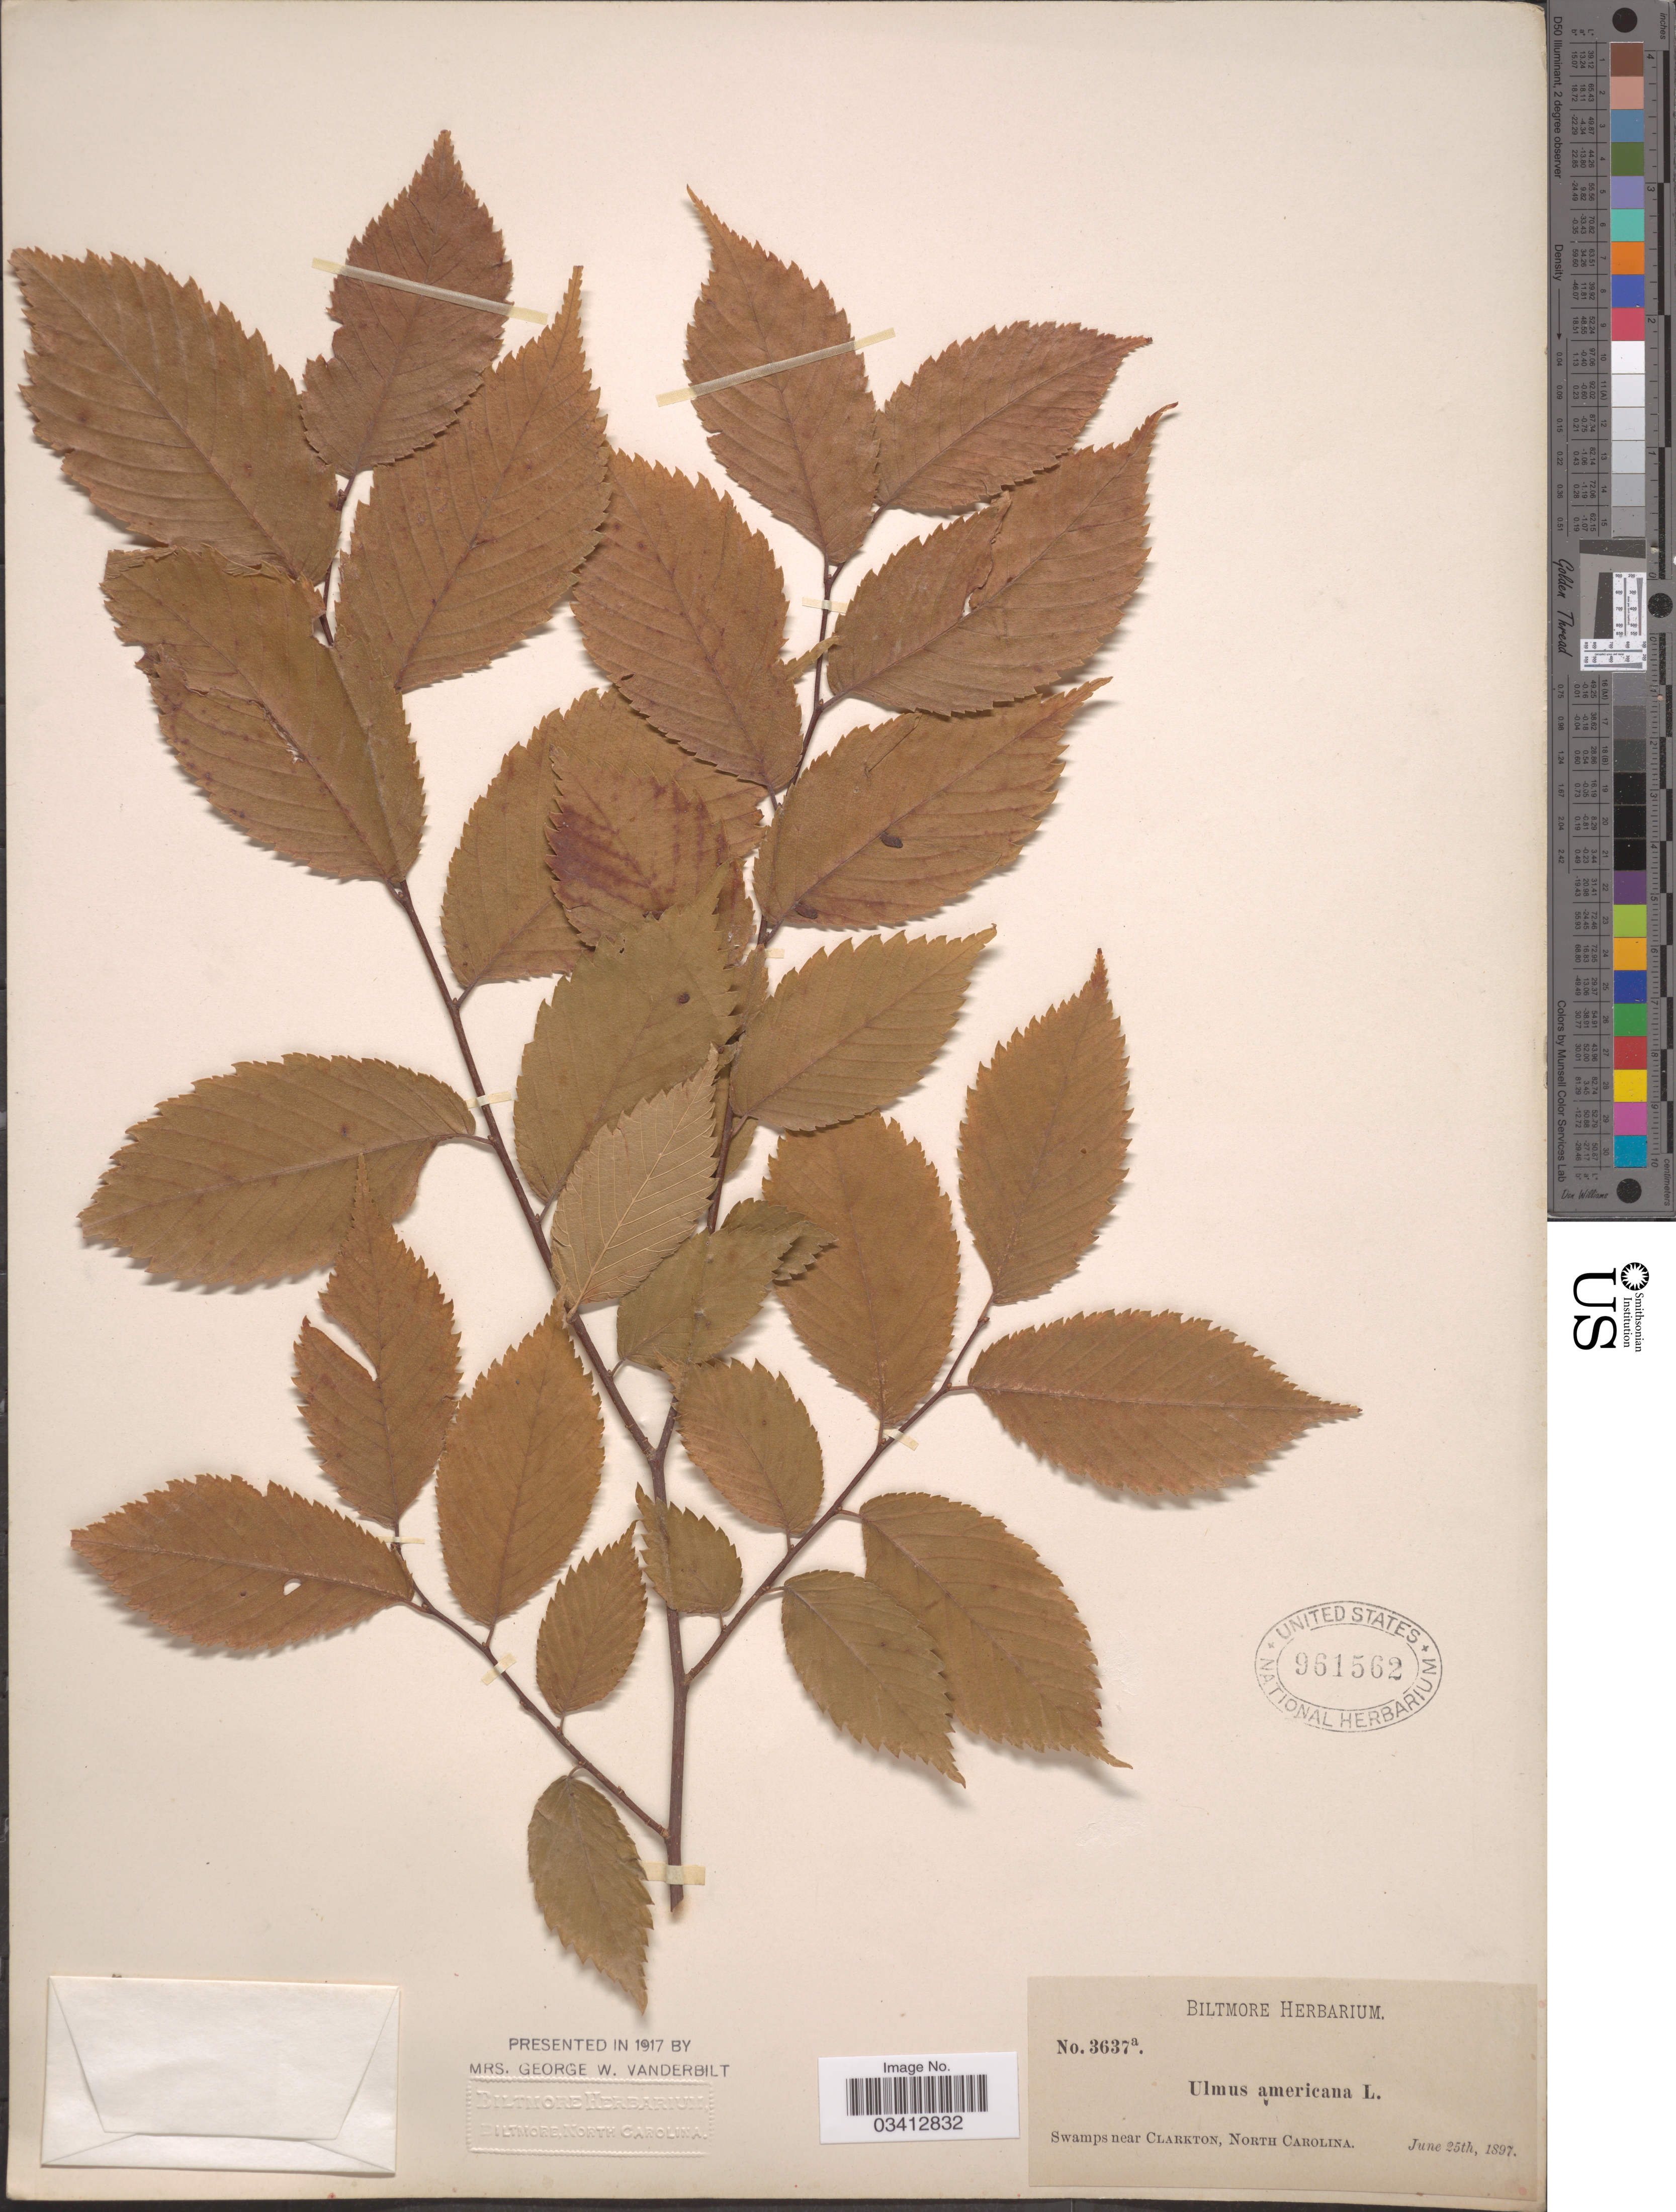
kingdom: Plantae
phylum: Tracheophyta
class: Magnoliopsida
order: Rosales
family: Ulmaceae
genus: Ulmus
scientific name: Ulmus americana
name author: L.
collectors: ex herb. Biltmore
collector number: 3637a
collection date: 1897-06-25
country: United States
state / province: North Carolina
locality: Swamps near Clarkton.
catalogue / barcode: US 961562